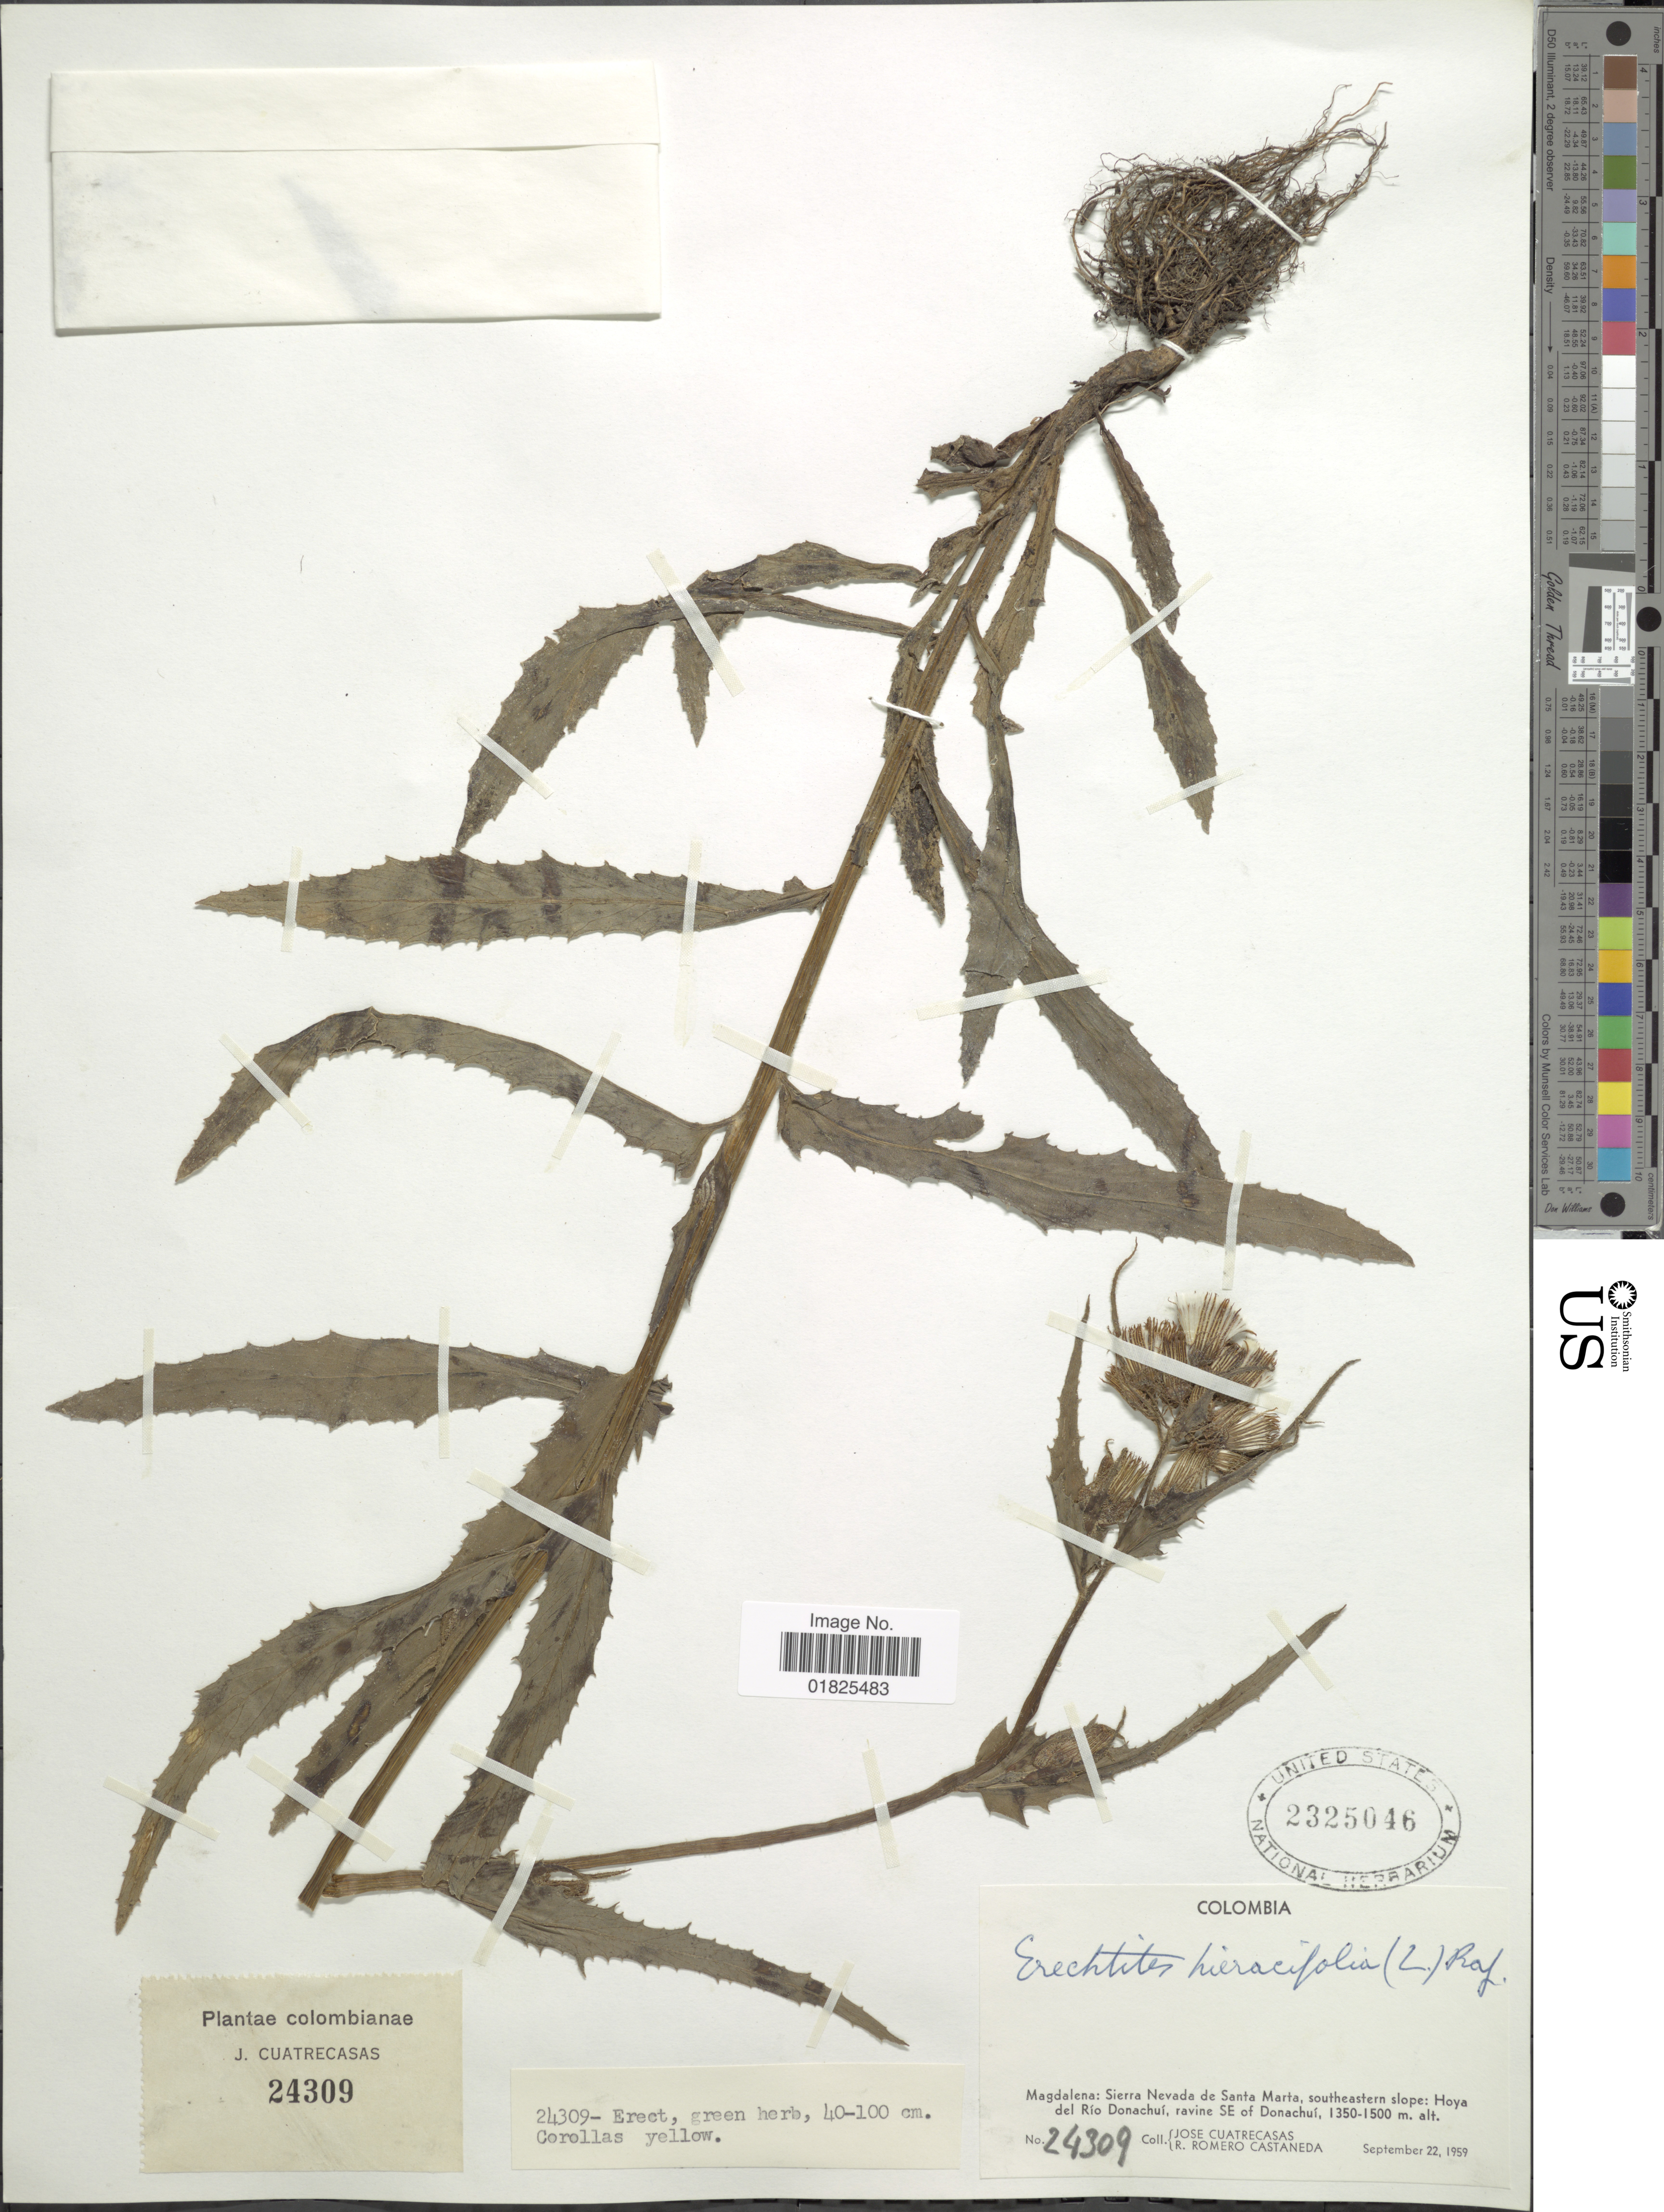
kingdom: Plantae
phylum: Tracheophyta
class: Magnoliopsida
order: Asterales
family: Asteraceae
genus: Erechtites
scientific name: Erechtites hieraciifolius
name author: (L.) Raf. ex DC.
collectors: J. Cuatrecasas & R. Romero Castañeda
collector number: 24309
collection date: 1959-09-22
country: Colombia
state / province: Magdalena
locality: Sierra Nevada de Santa Marta, southeastern slope; Hoya del Río Donachuí, ravine SE of Donachuí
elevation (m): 1350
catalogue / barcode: US 2325046